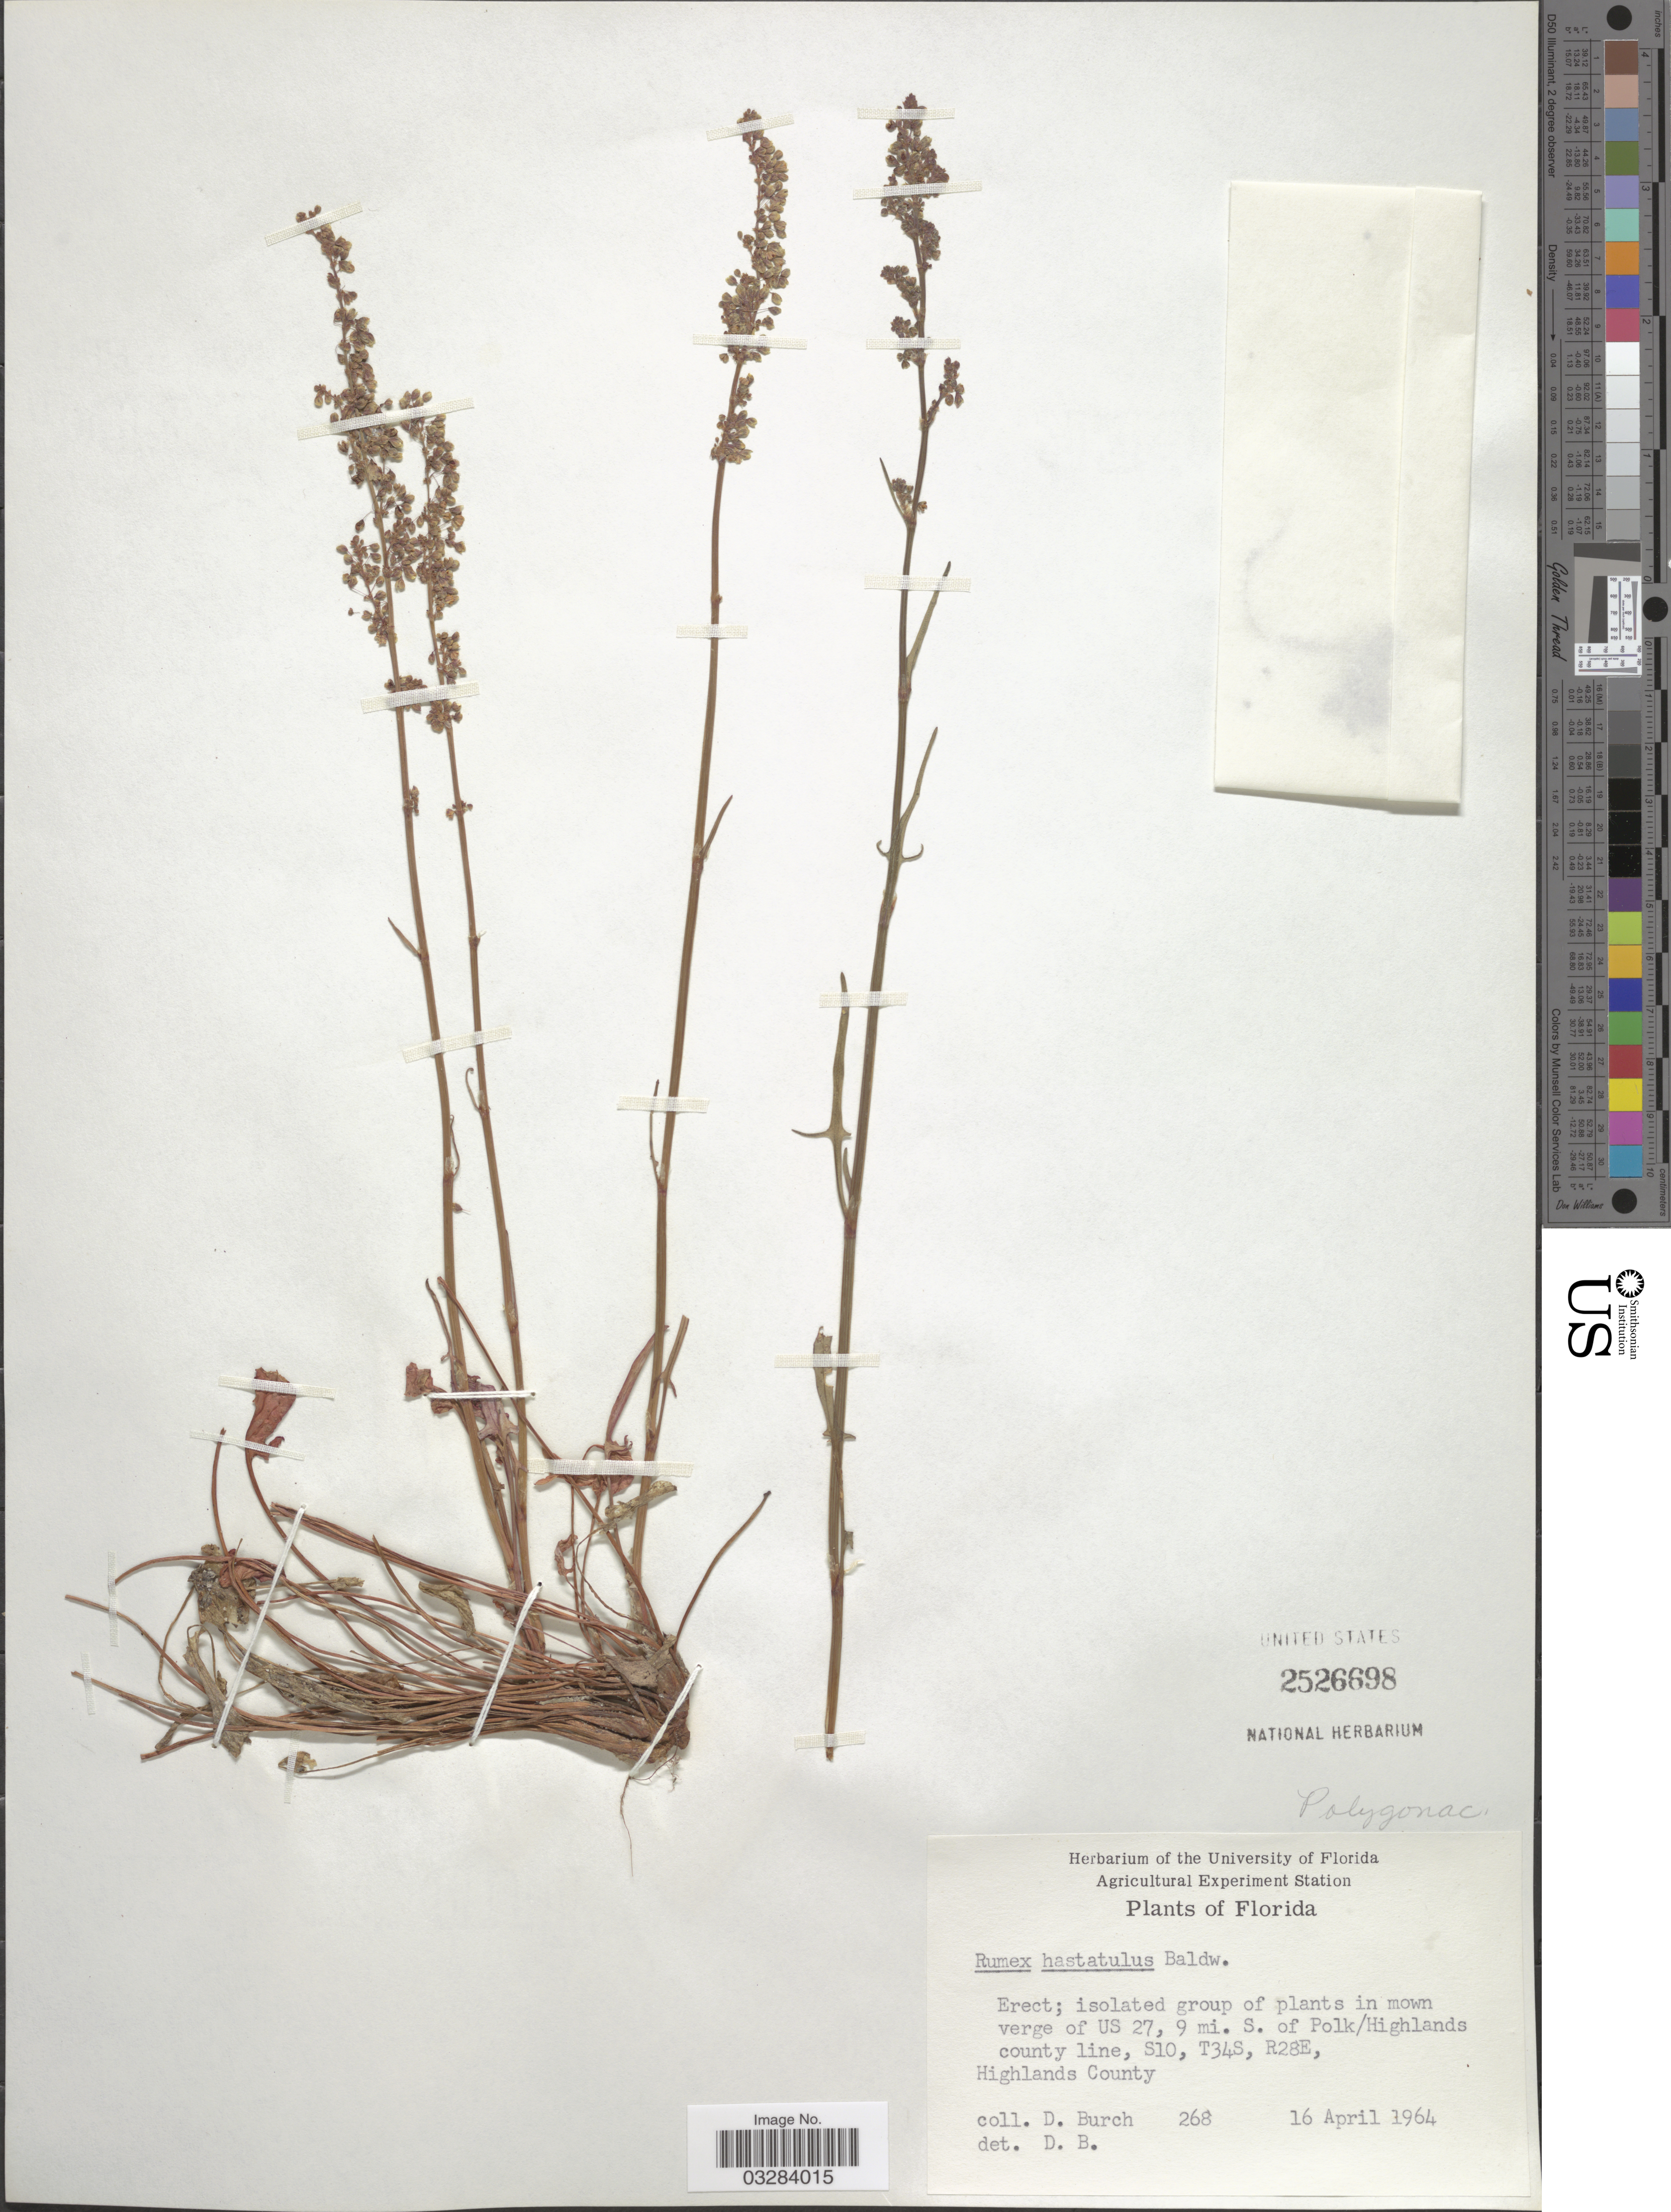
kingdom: Plantae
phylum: Tracheophyta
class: Magnoliopsida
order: Caryophyllales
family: Polygonaceae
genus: Rumex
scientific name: Rumex hastatulus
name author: Baldwin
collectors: D. Burch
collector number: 268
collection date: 1964-04-16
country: United States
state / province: Florida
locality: US 27, 9 mi. S. of Polk/ Highlands county line, S10, T34S, R28E, Highlands County.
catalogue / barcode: US 2526698